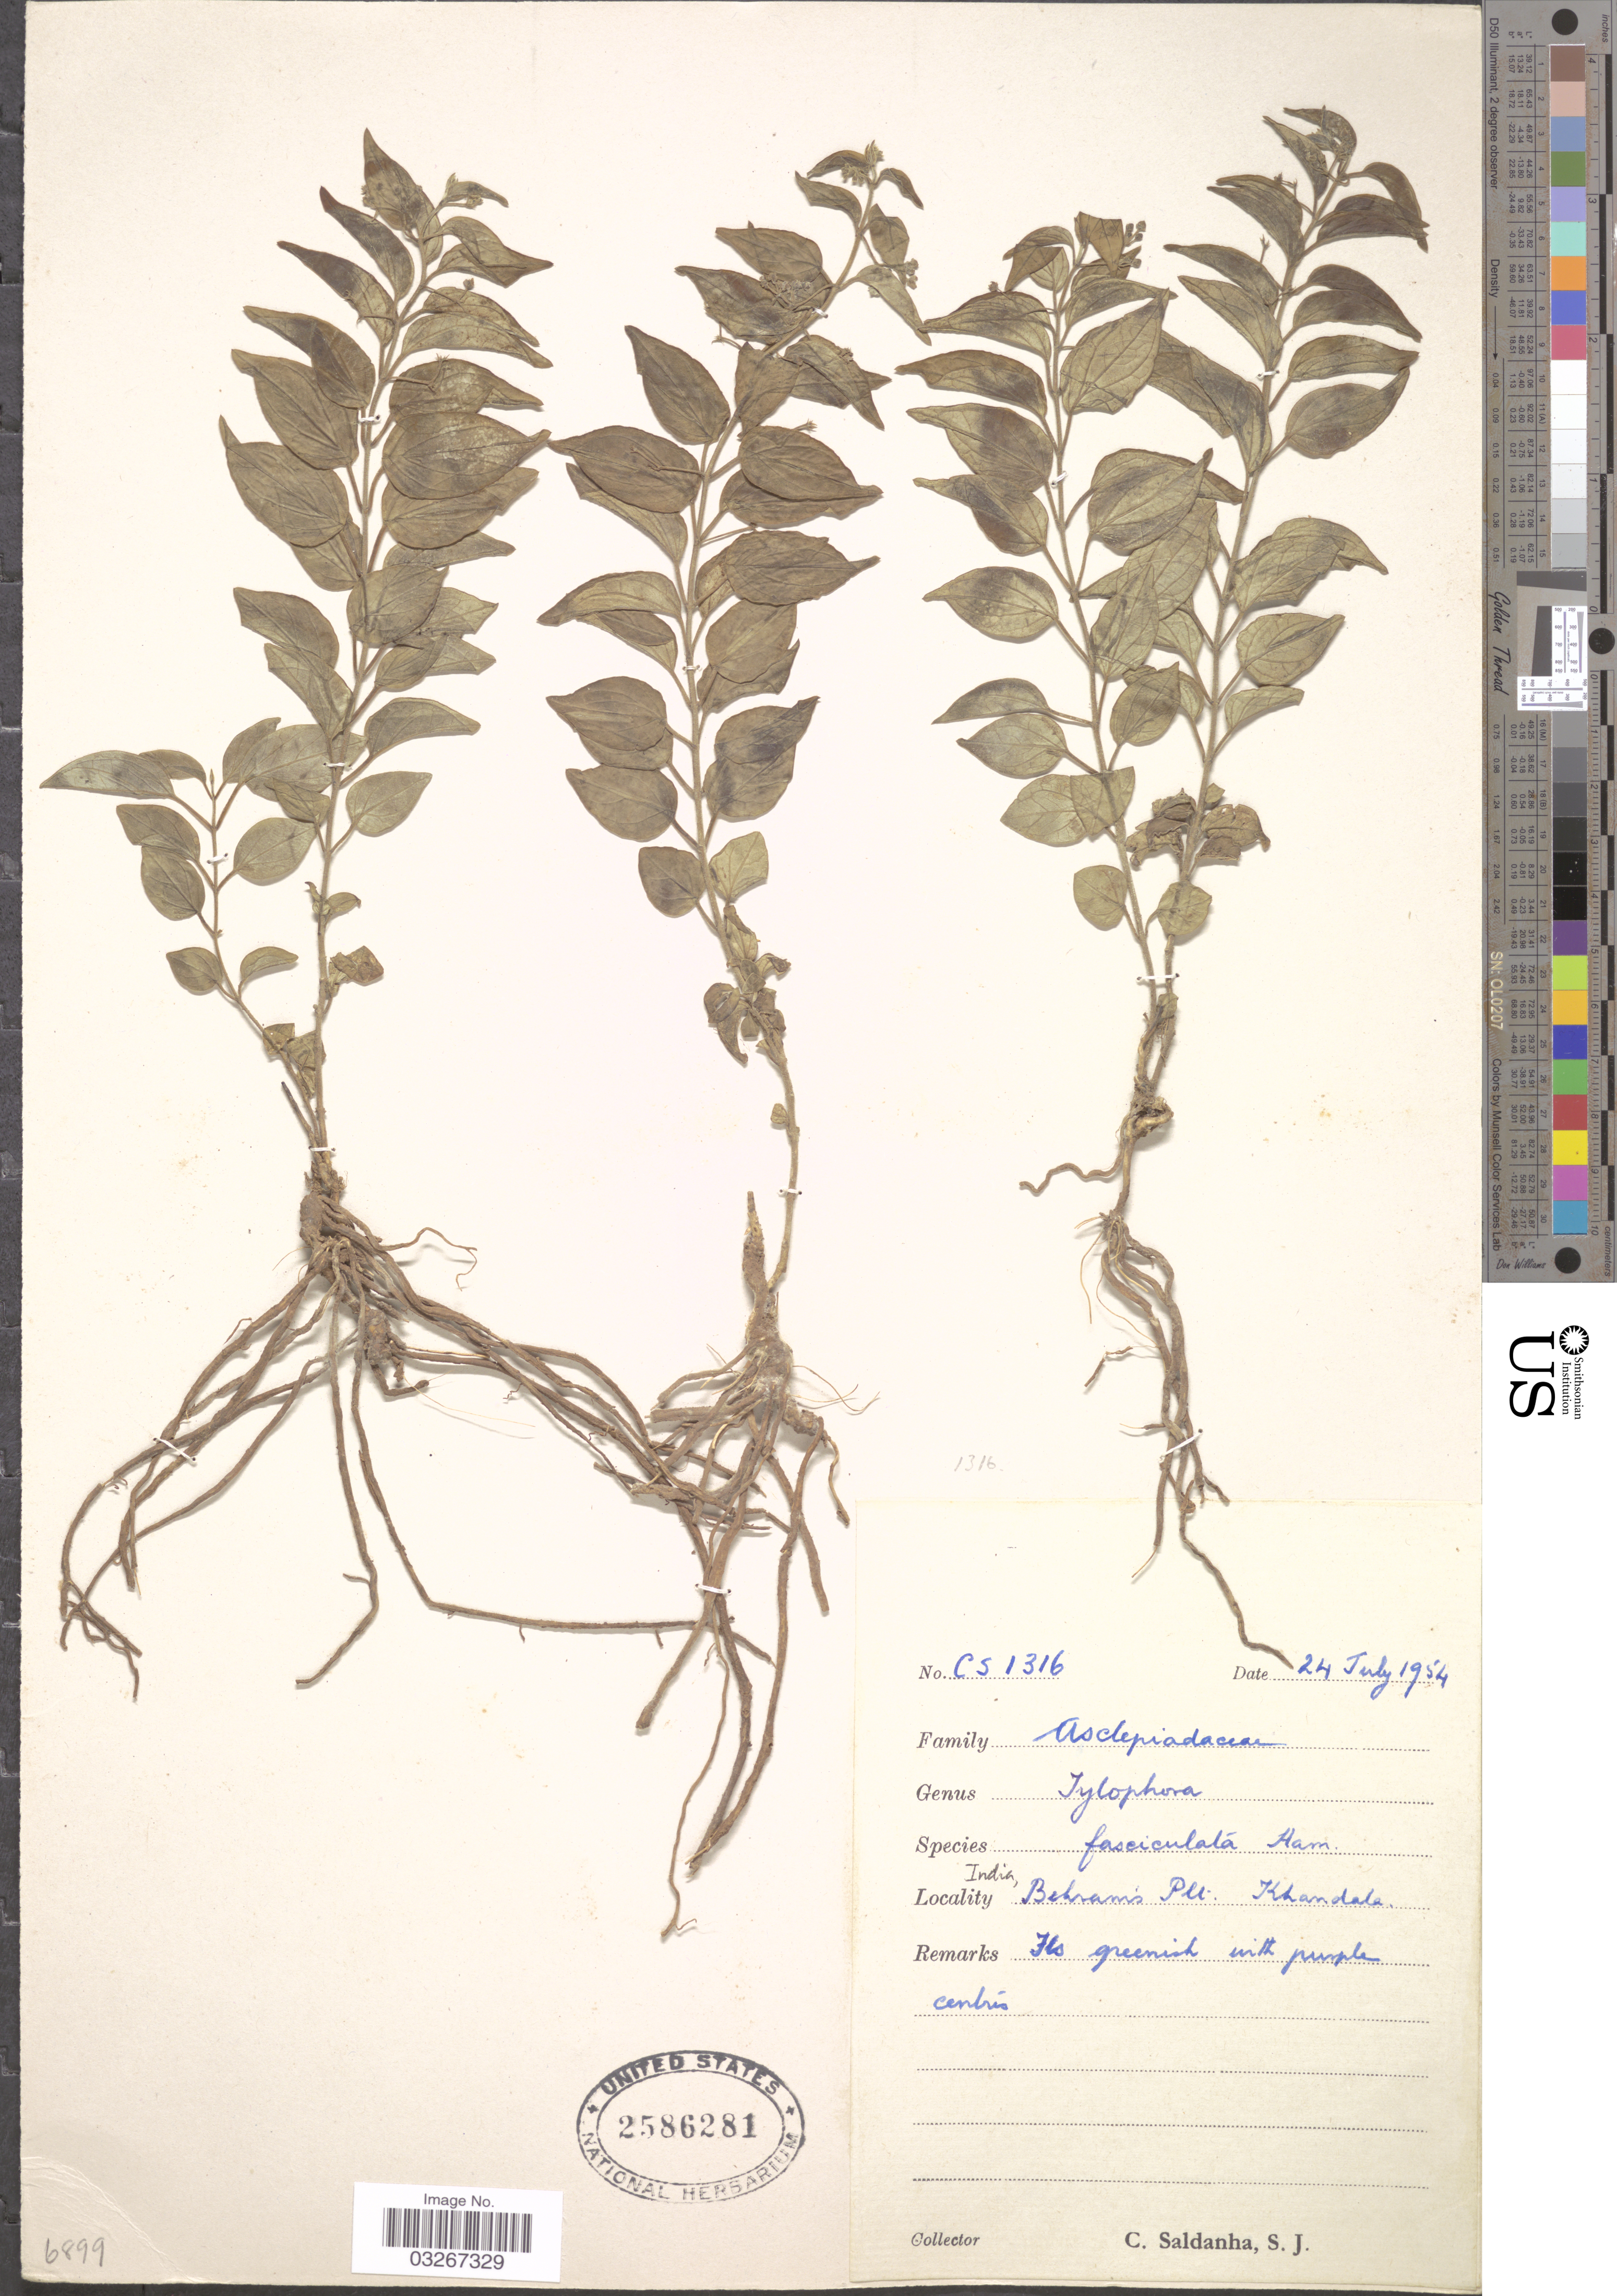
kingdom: Plantae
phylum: Tracheophyta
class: Magnoliopsida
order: Gentianales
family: Apocynaceae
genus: Tylophora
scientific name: Tylophora fasciculata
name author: Buch.-Ham. ex Wight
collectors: C. Saldanha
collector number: CS 1316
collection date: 1954-07-24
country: India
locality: Behram's Plt. Khandala.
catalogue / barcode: US 2586281